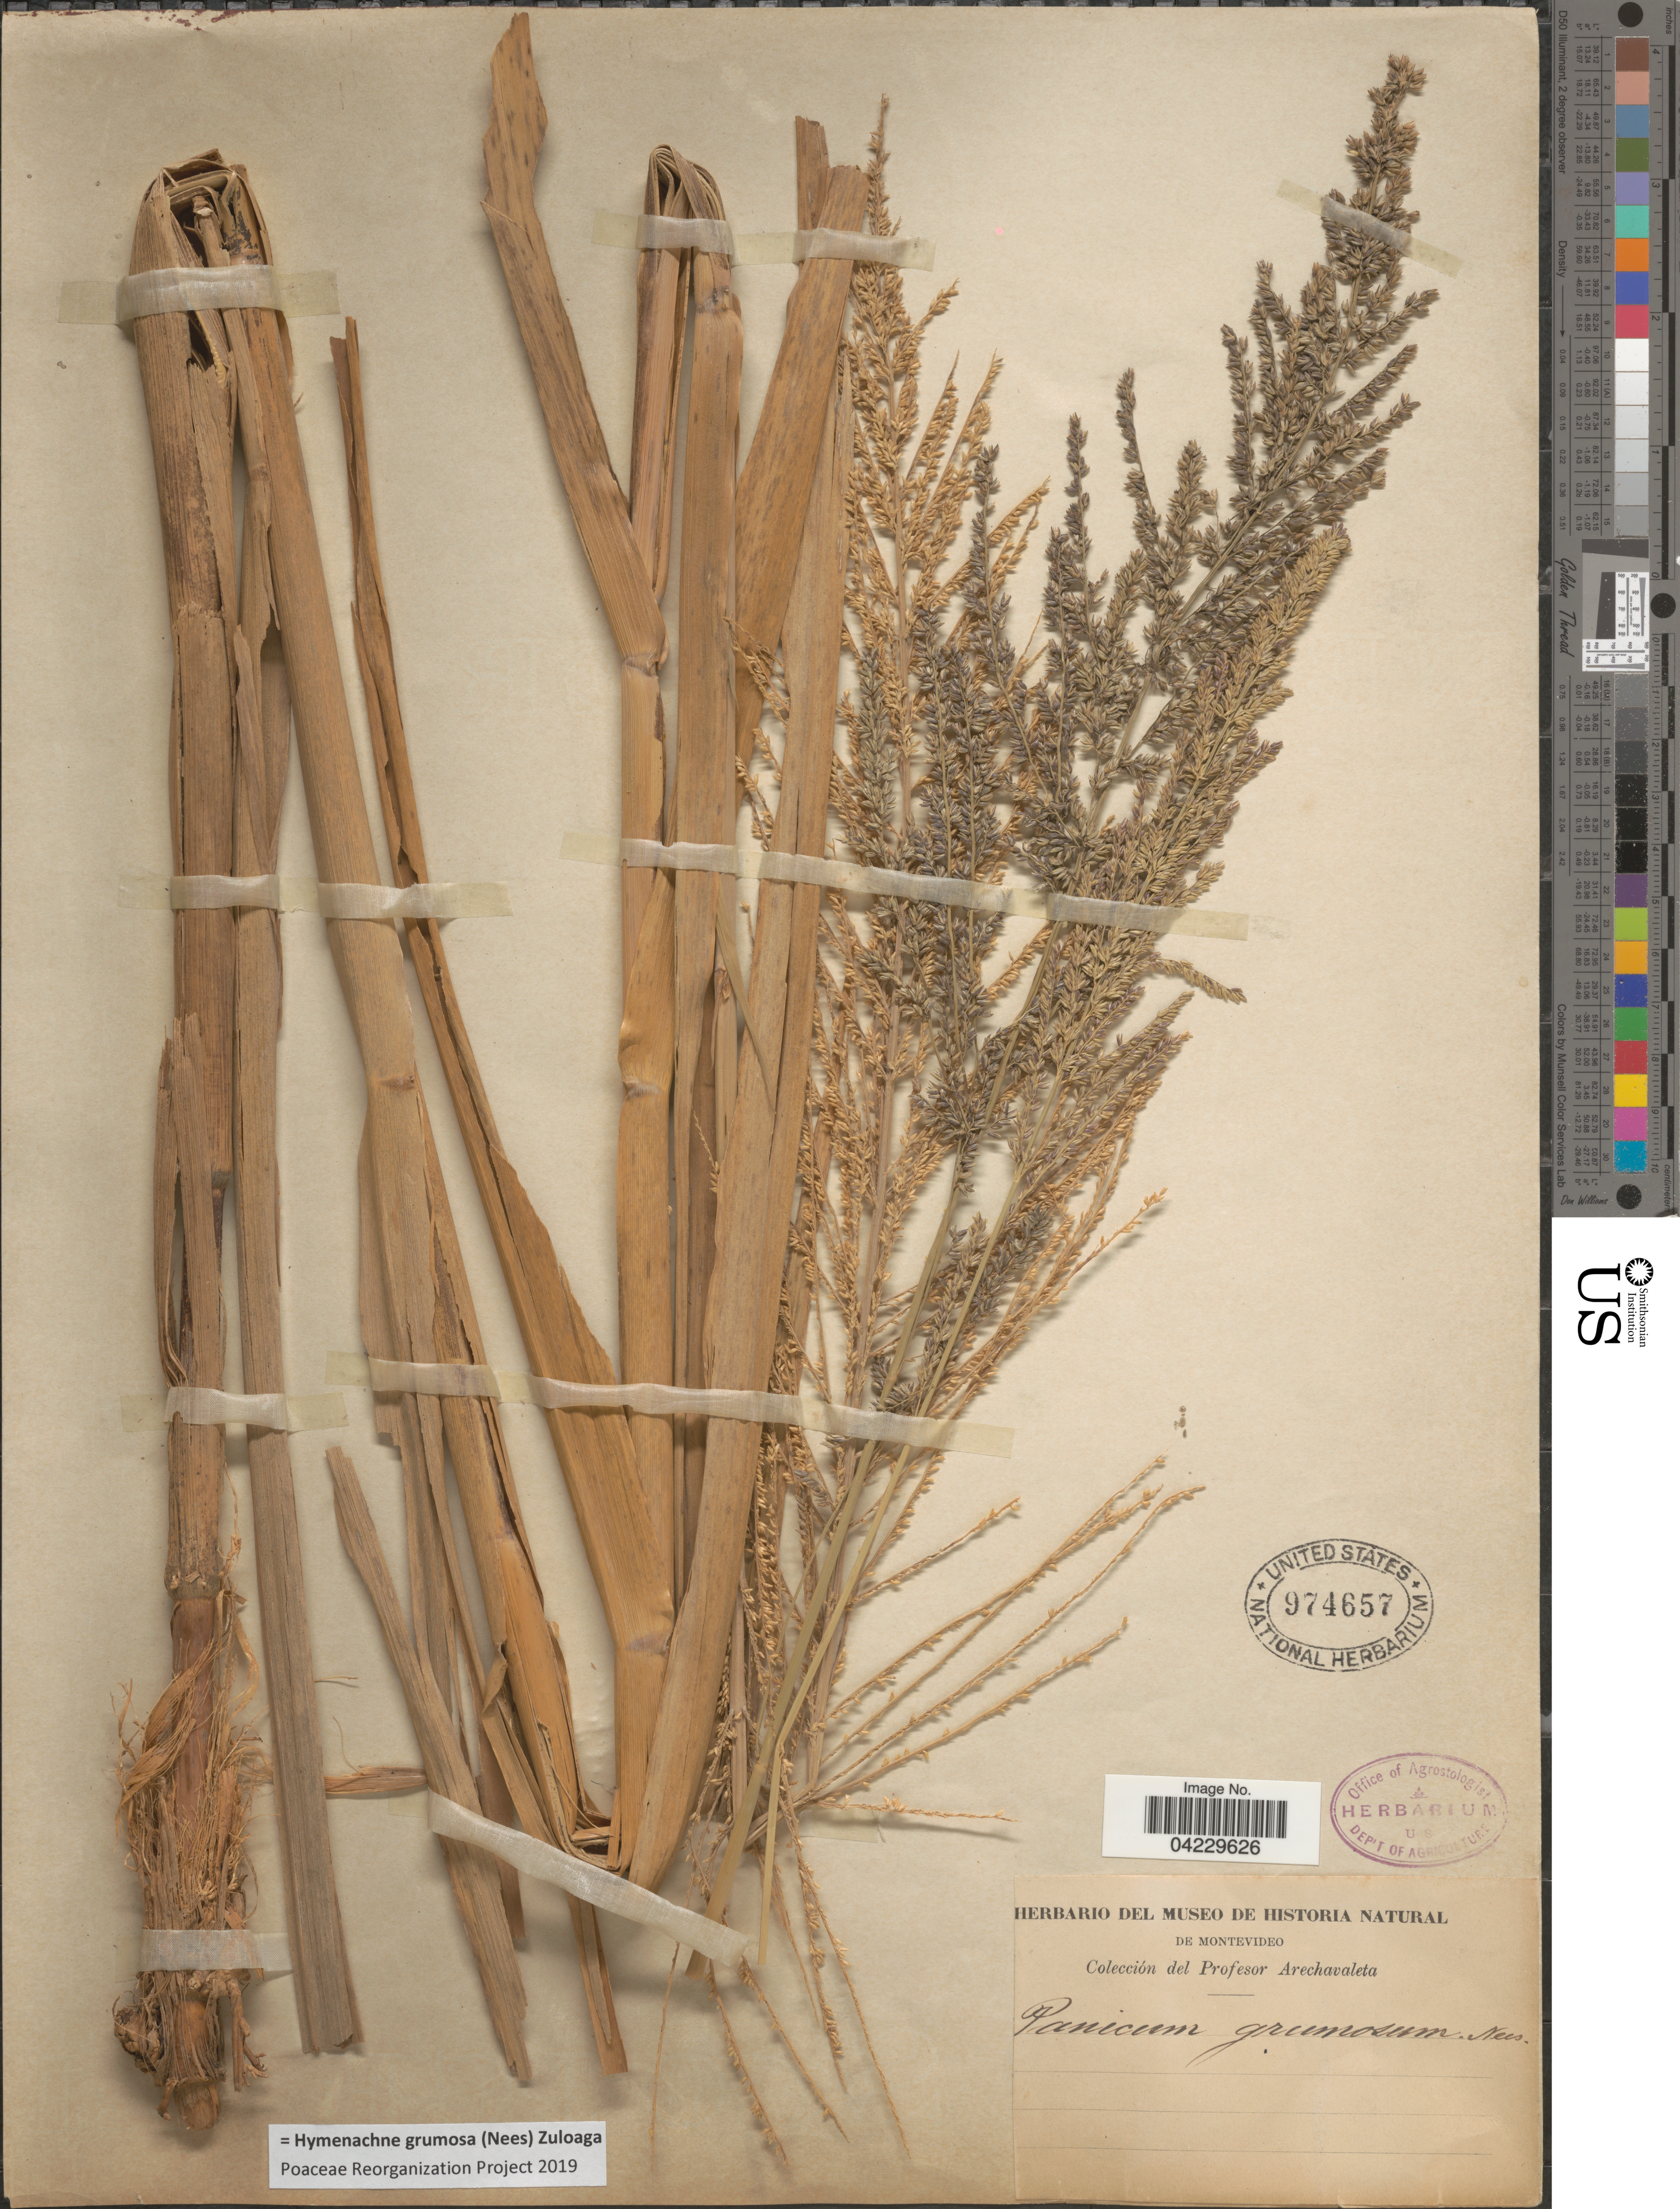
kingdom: Plantae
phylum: Tracheophyta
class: Liliopsida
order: Poales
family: Poaceae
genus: Hymenachne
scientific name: Hymenachne grumosa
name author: (Nees) Zuloaga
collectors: Arechavaleta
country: Uruguay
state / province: Montevideo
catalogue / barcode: US 974657